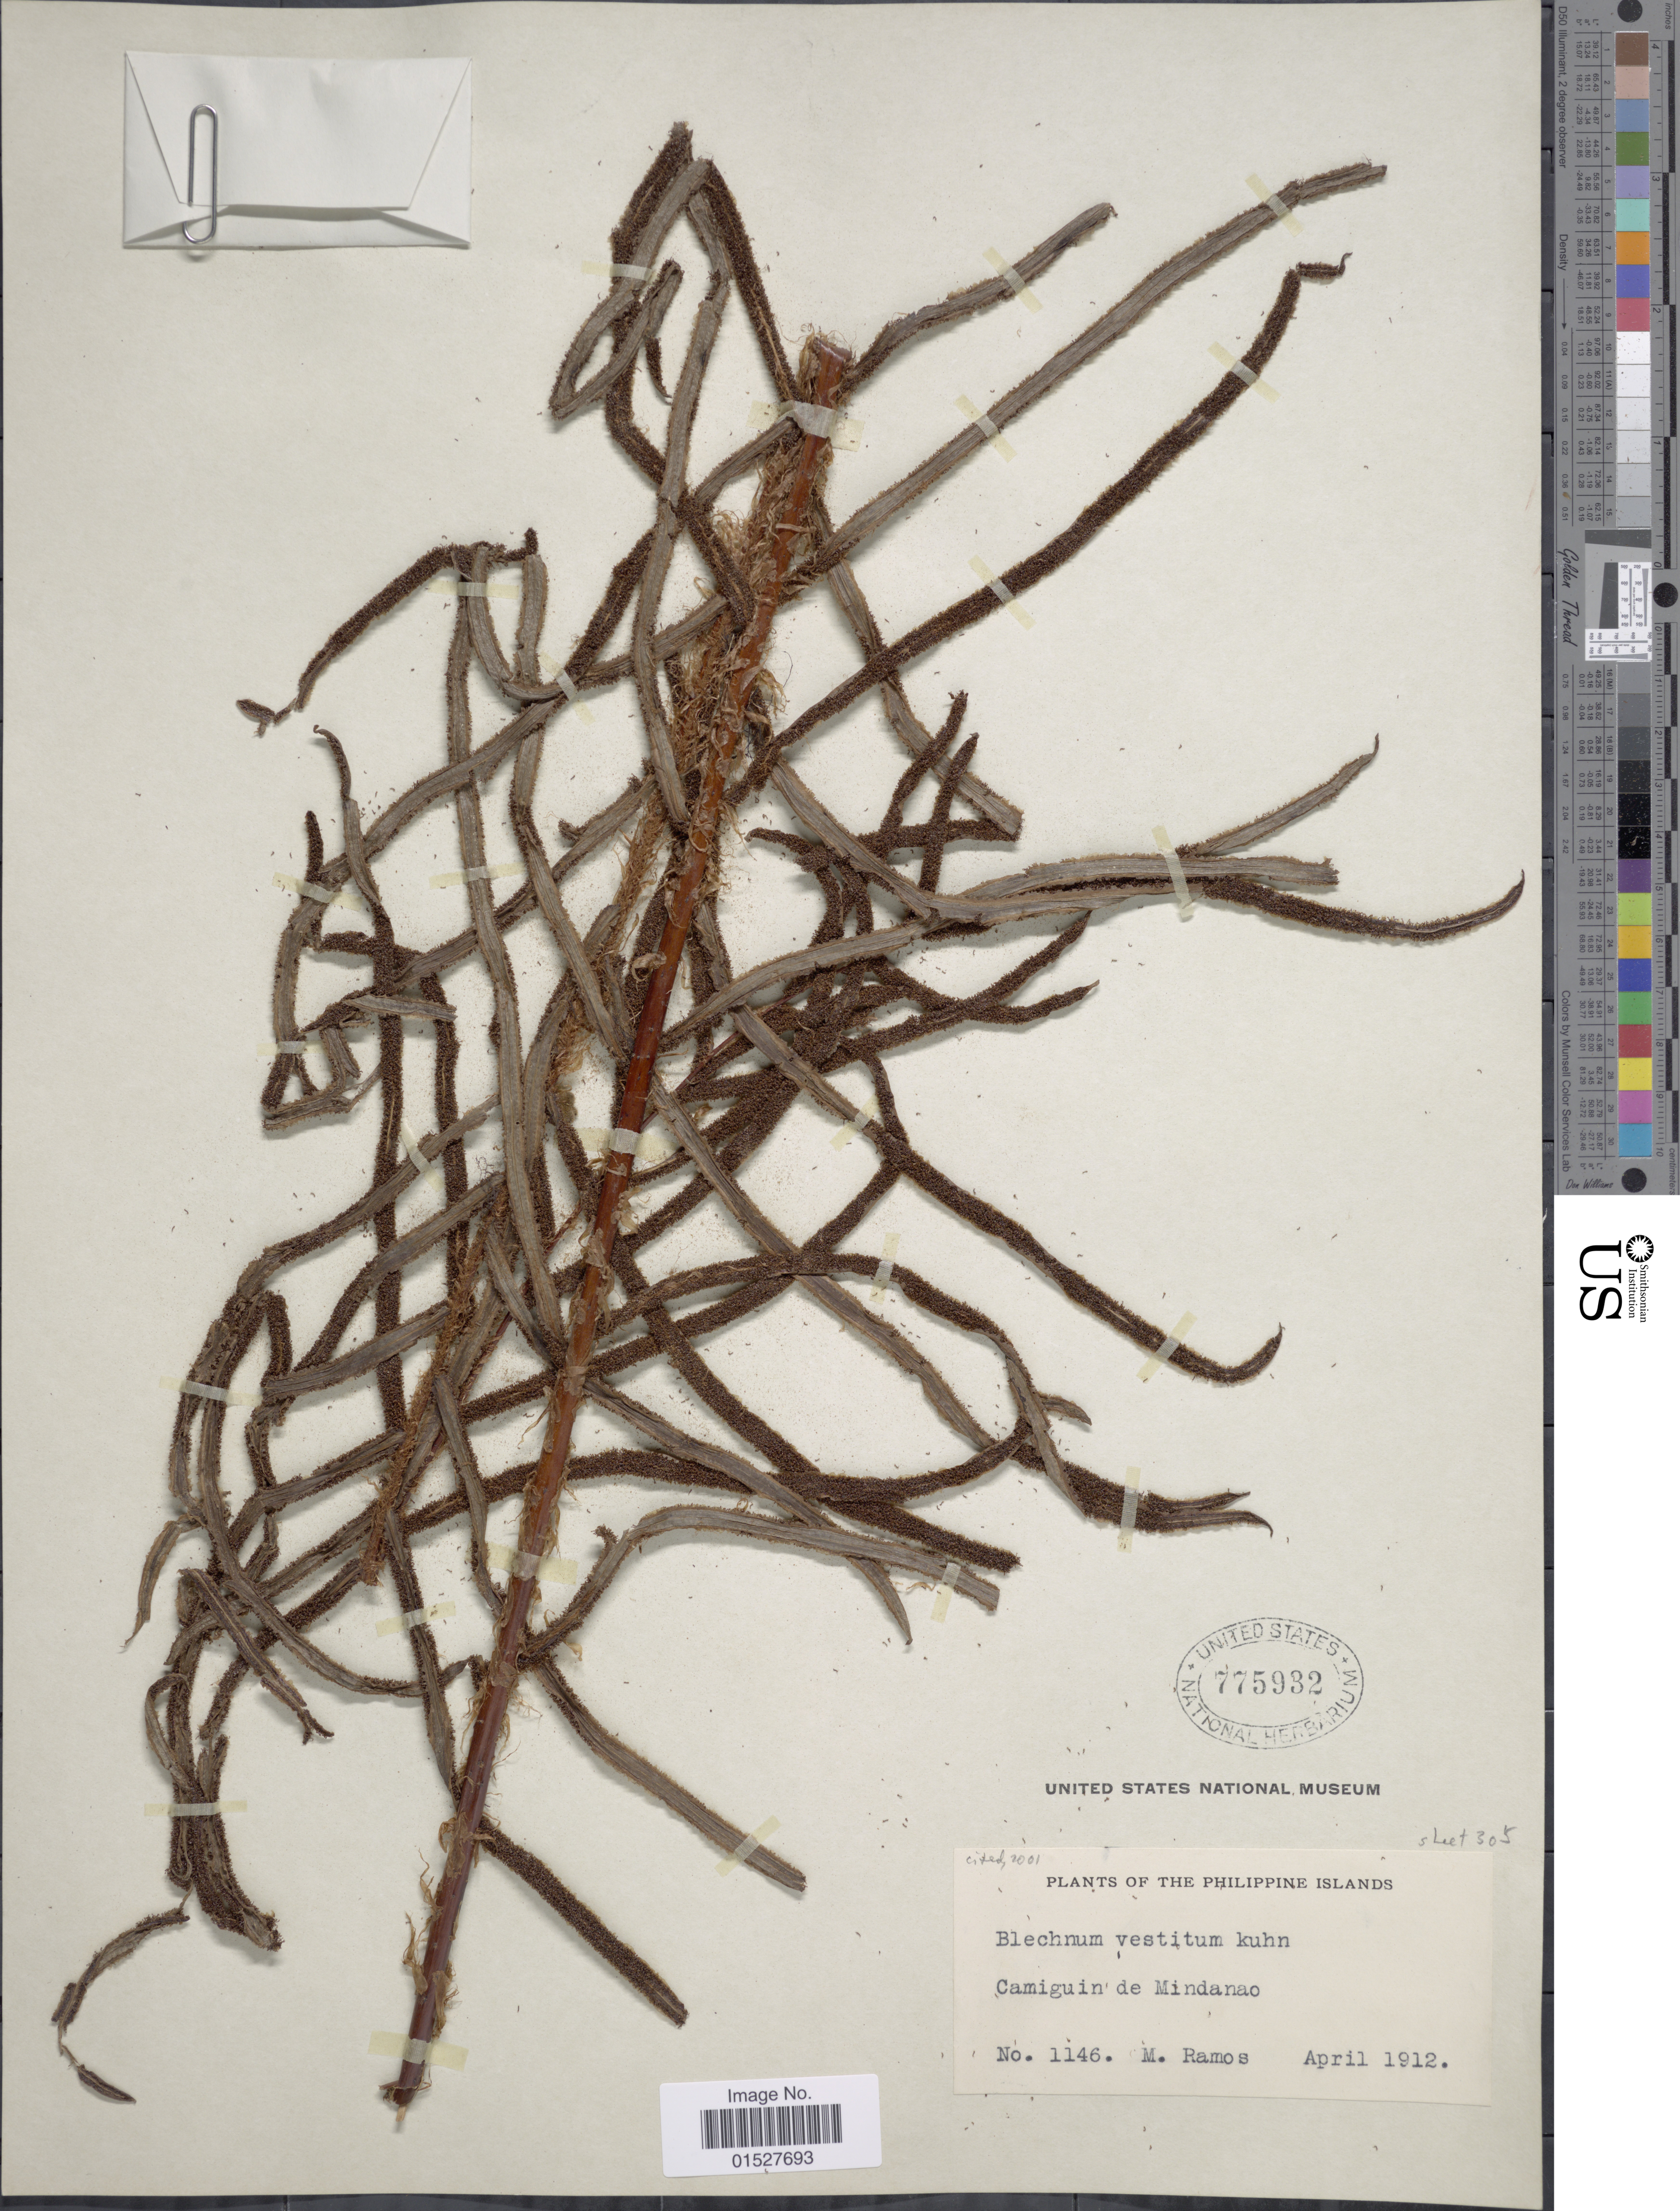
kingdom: Plantae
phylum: Tracheophyta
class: Polypodiopsida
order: Polypodiales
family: Blechnaceae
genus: Blechnum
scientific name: Blechnum vestitum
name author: (Blume) Kuhn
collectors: M. Ramos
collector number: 1146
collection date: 1912-04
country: Philippines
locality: Camiguin de Mindanao.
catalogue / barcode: US 775932